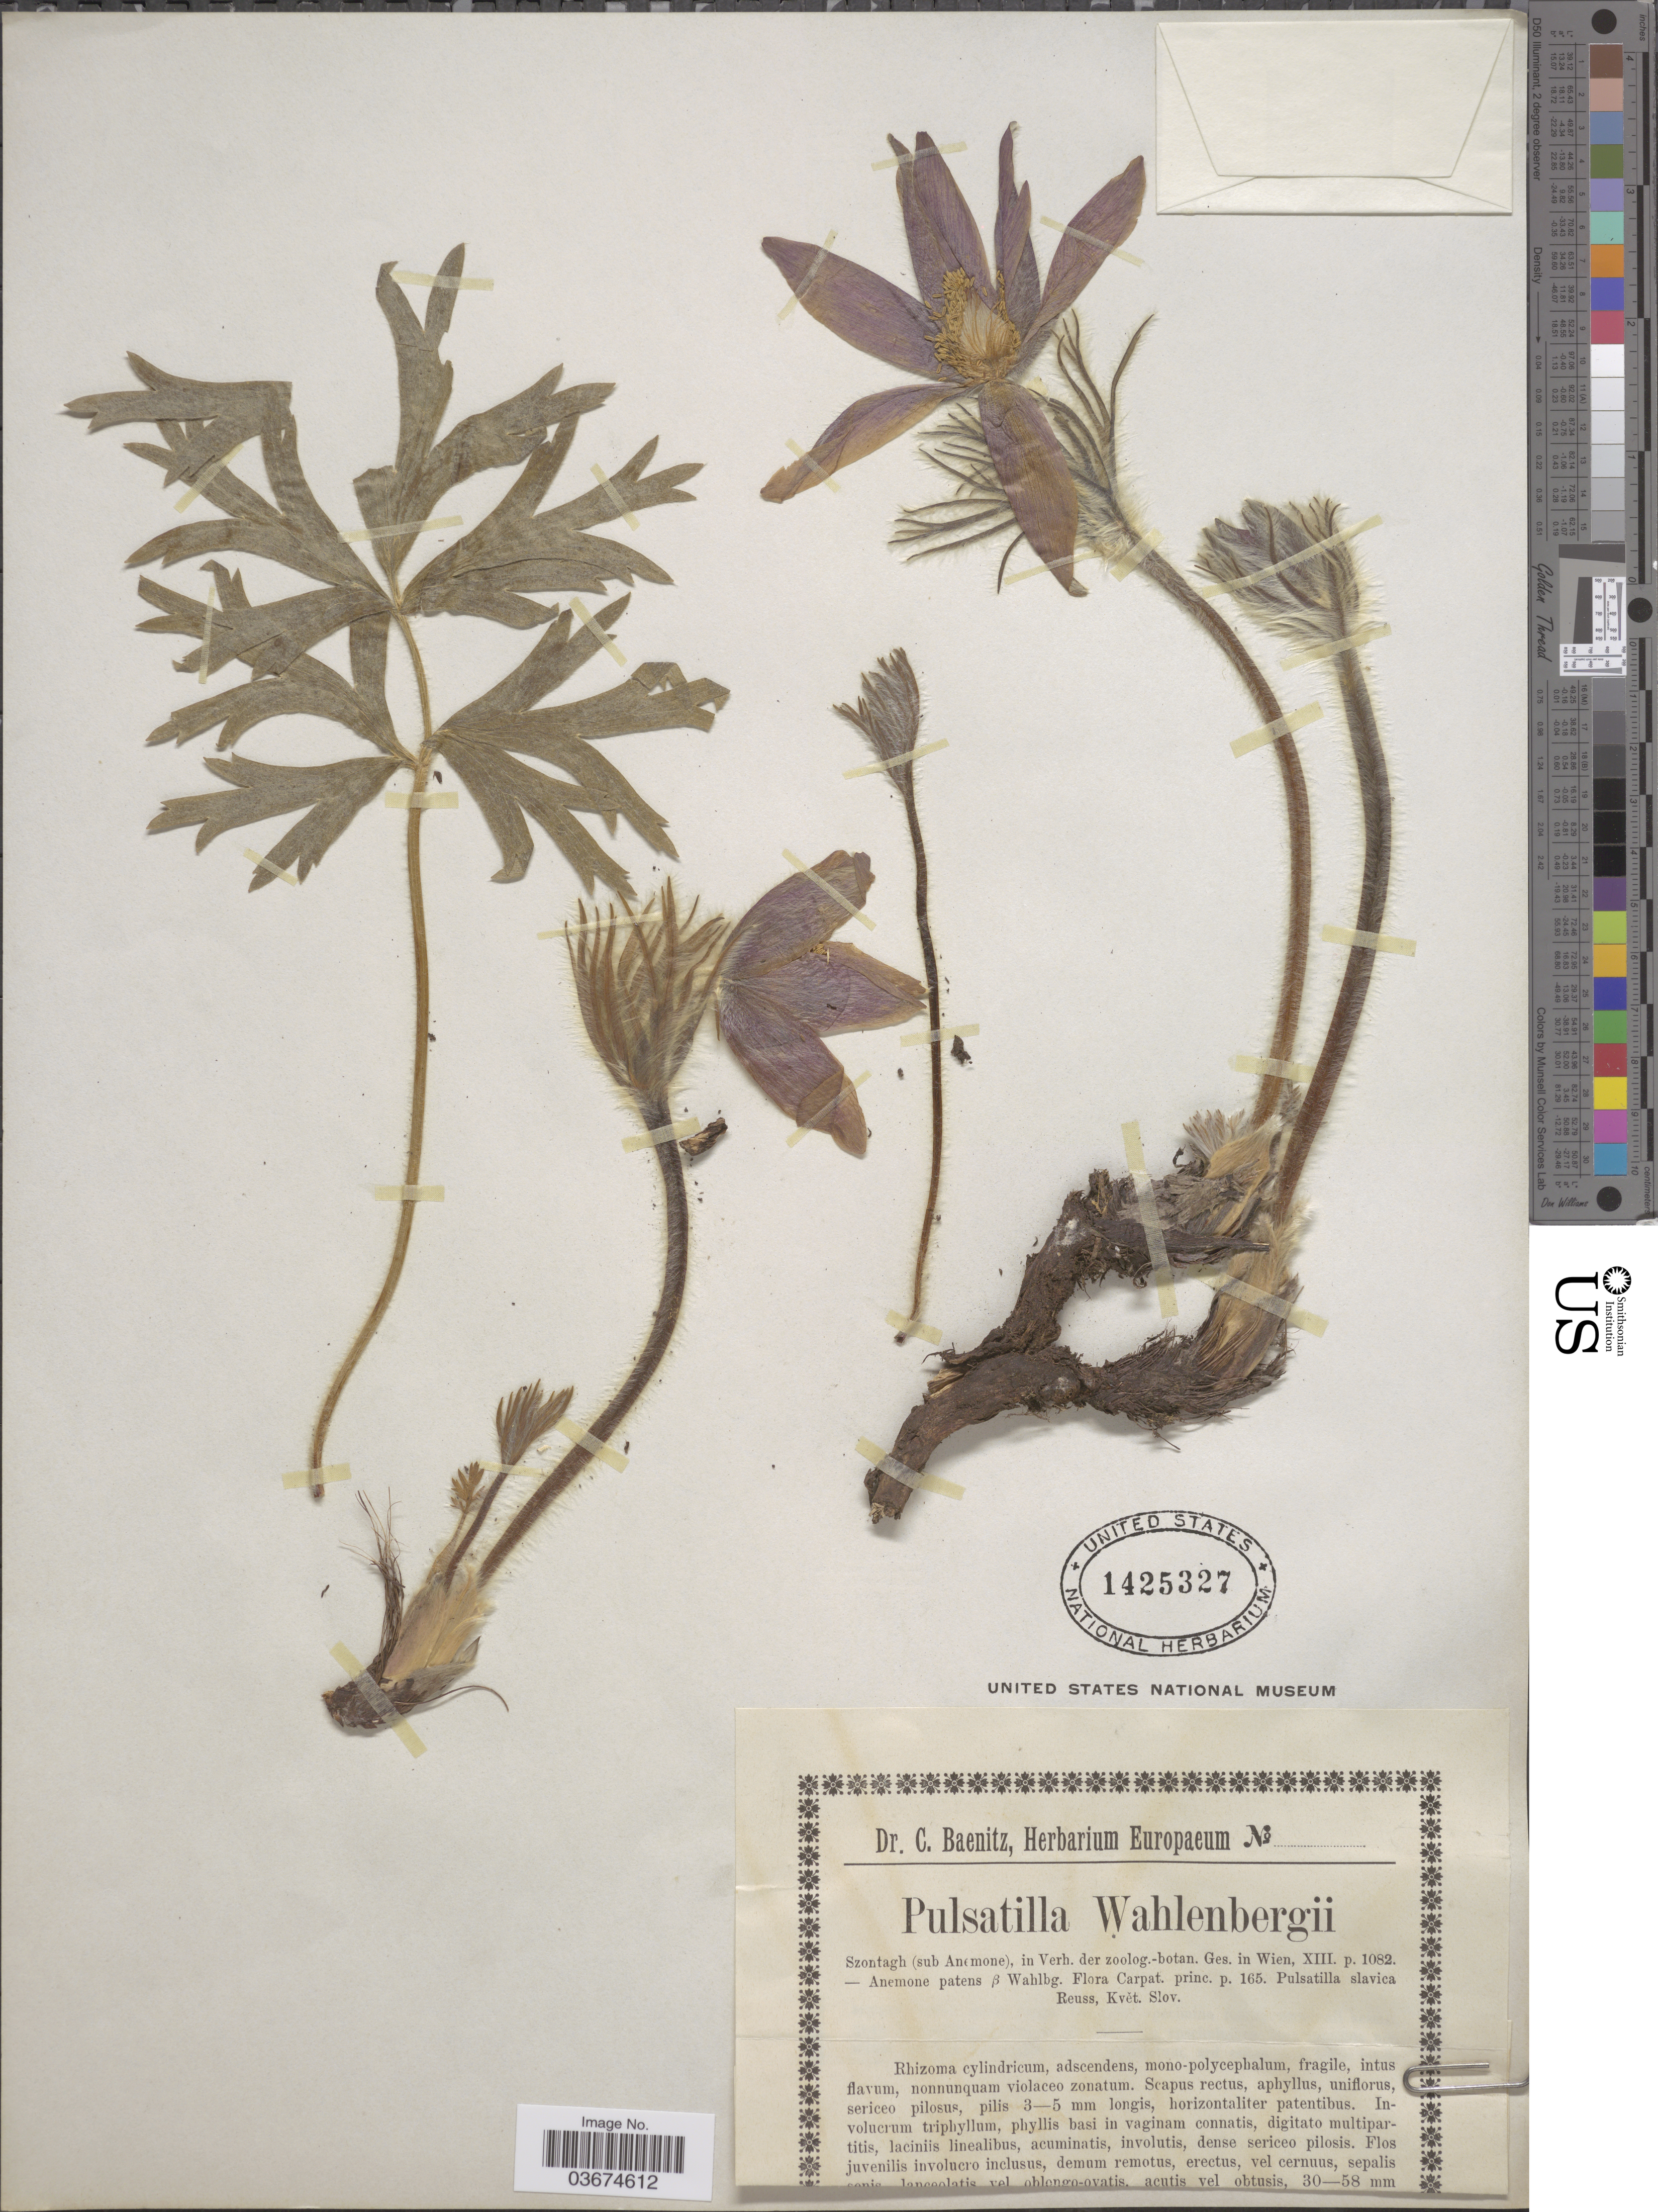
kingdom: Plantae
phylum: Tracheophyta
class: Magnoliopsida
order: Ranunculales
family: Ranunculaceae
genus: Pulsatilla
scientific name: Pulsatilla wahlenbergii, ined.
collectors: C. G. Baenitz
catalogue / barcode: US 1425327